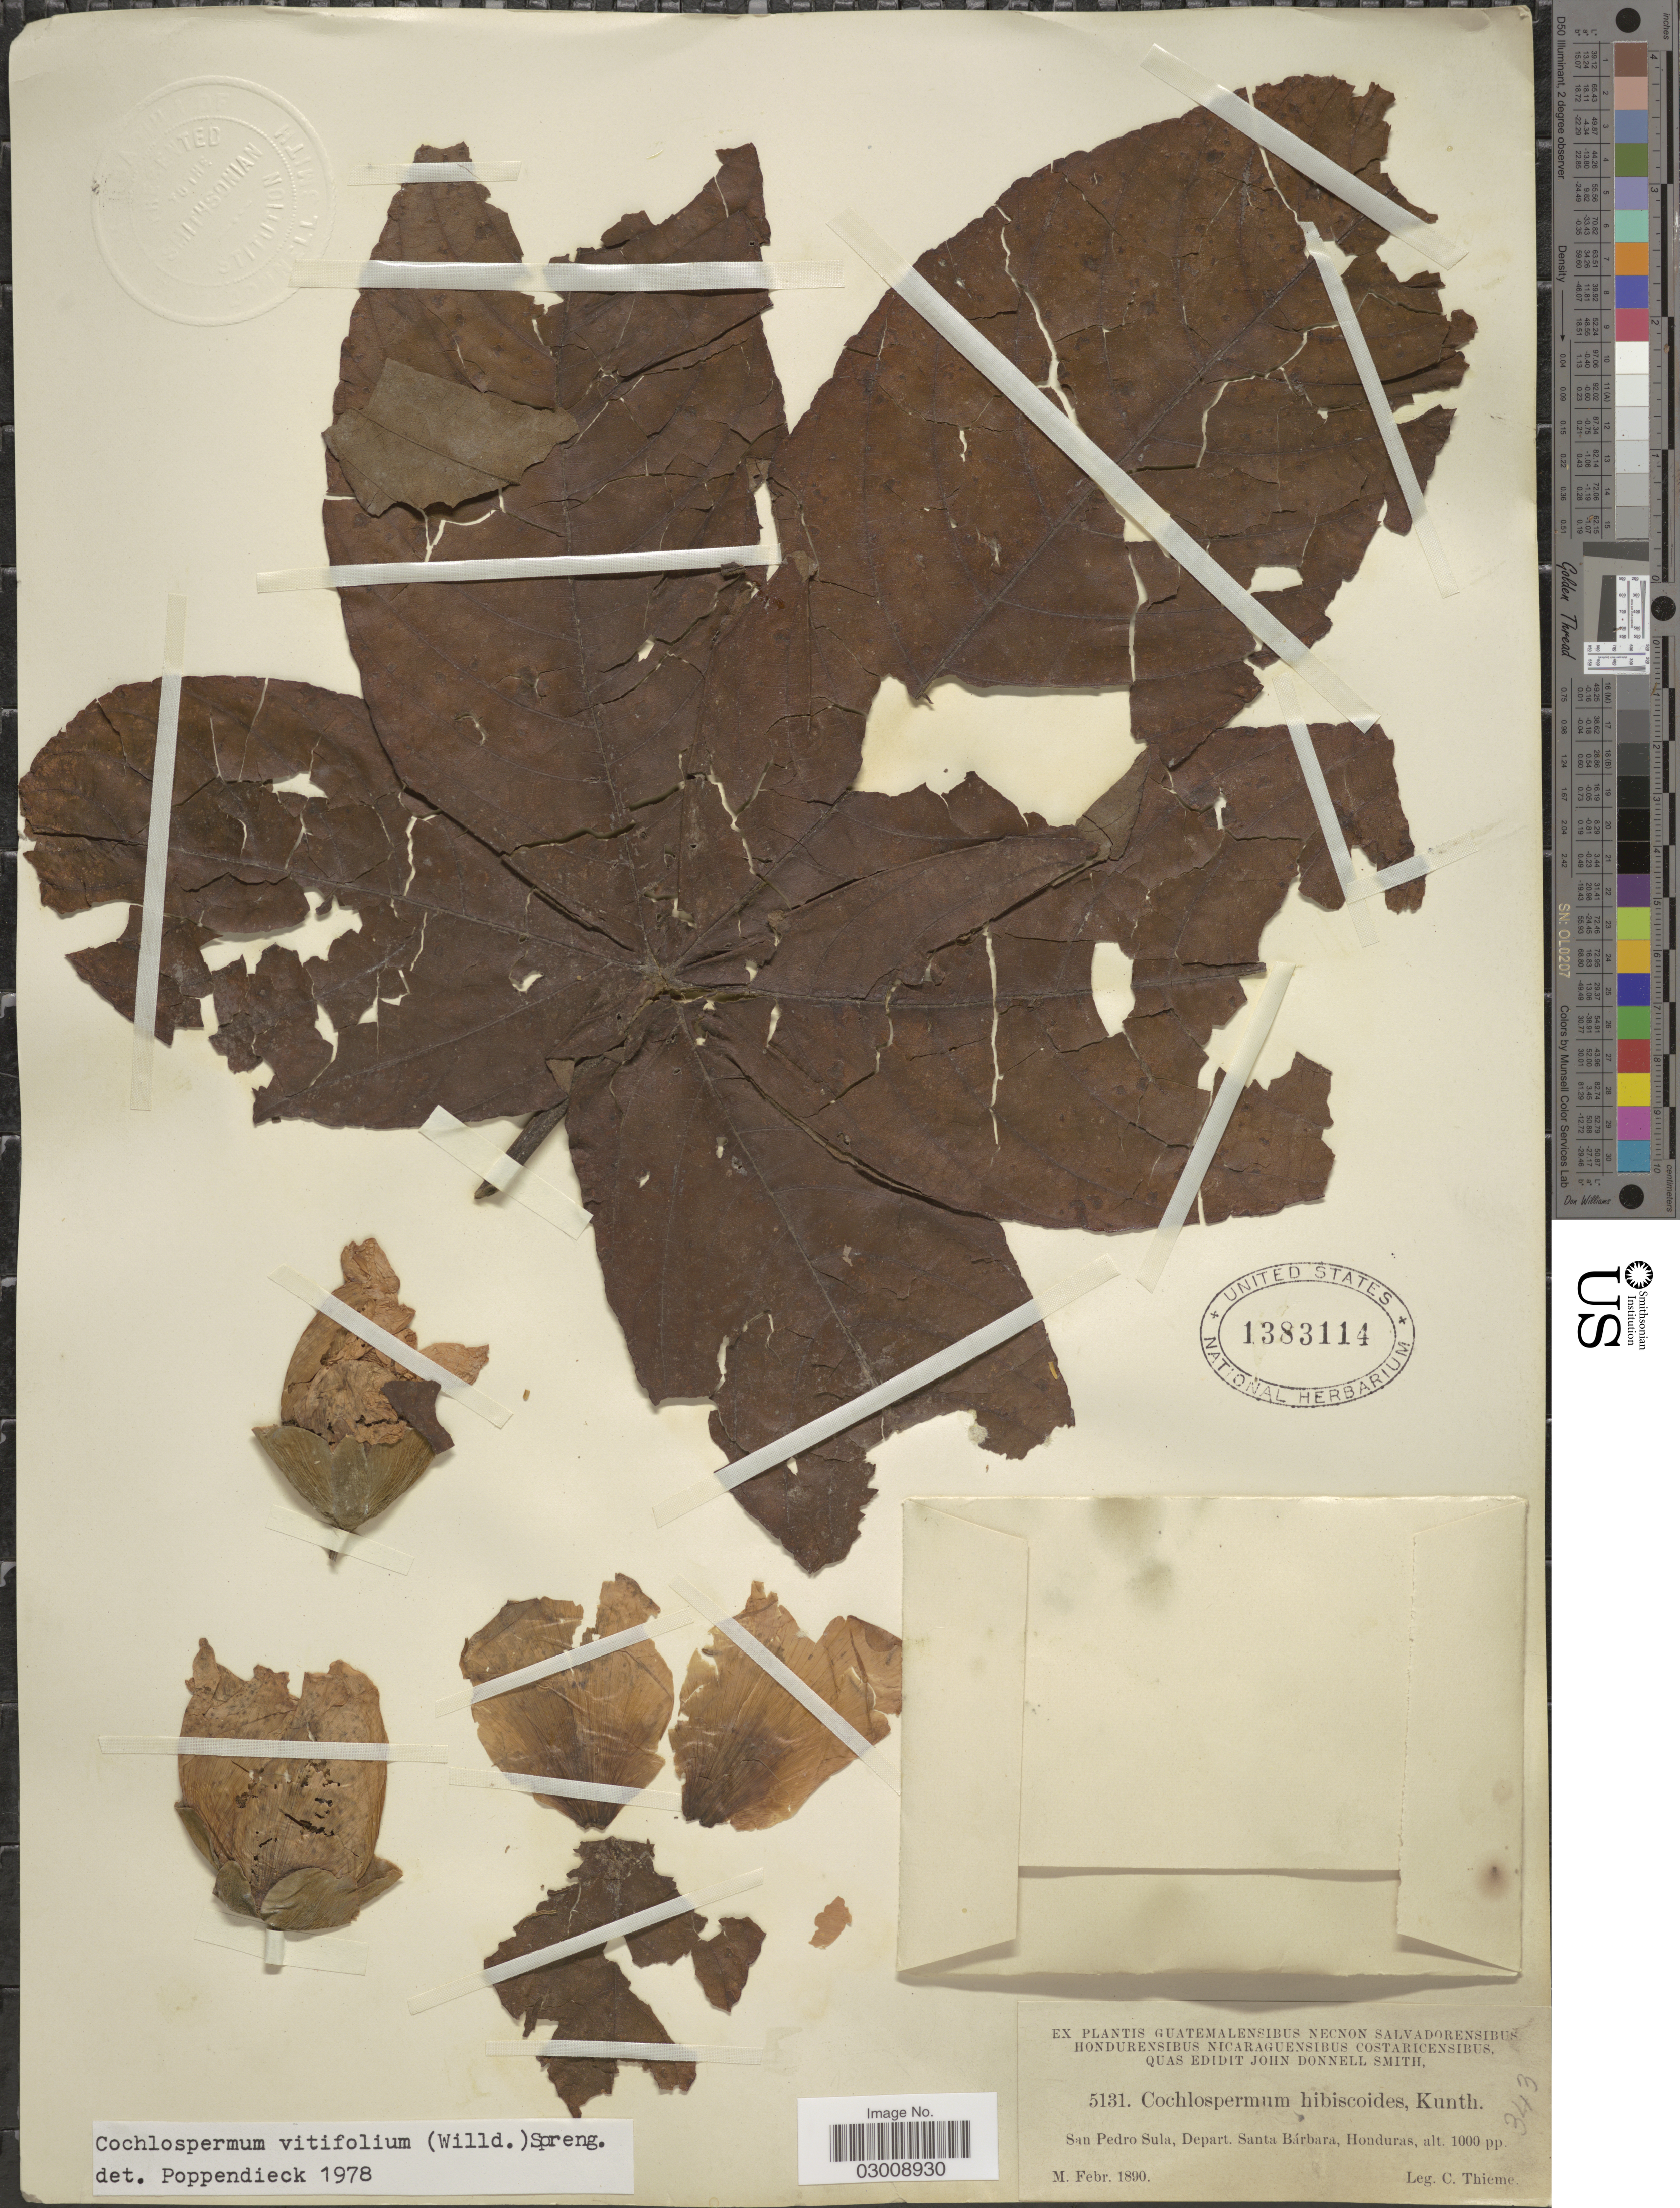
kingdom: Plantae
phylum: Tracheophyta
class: Magnoliopsida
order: Malvales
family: Cochlospermaceae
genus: Cochlospermum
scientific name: Cochlospermum vitifolium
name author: (Willd.) Spreng.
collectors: C. Thieme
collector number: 5131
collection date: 1890-02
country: Honduras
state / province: Santa Bárbara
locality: San Pedro Sula, Depart. Santa Bárbara.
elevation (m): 305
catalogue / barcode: US 1383114